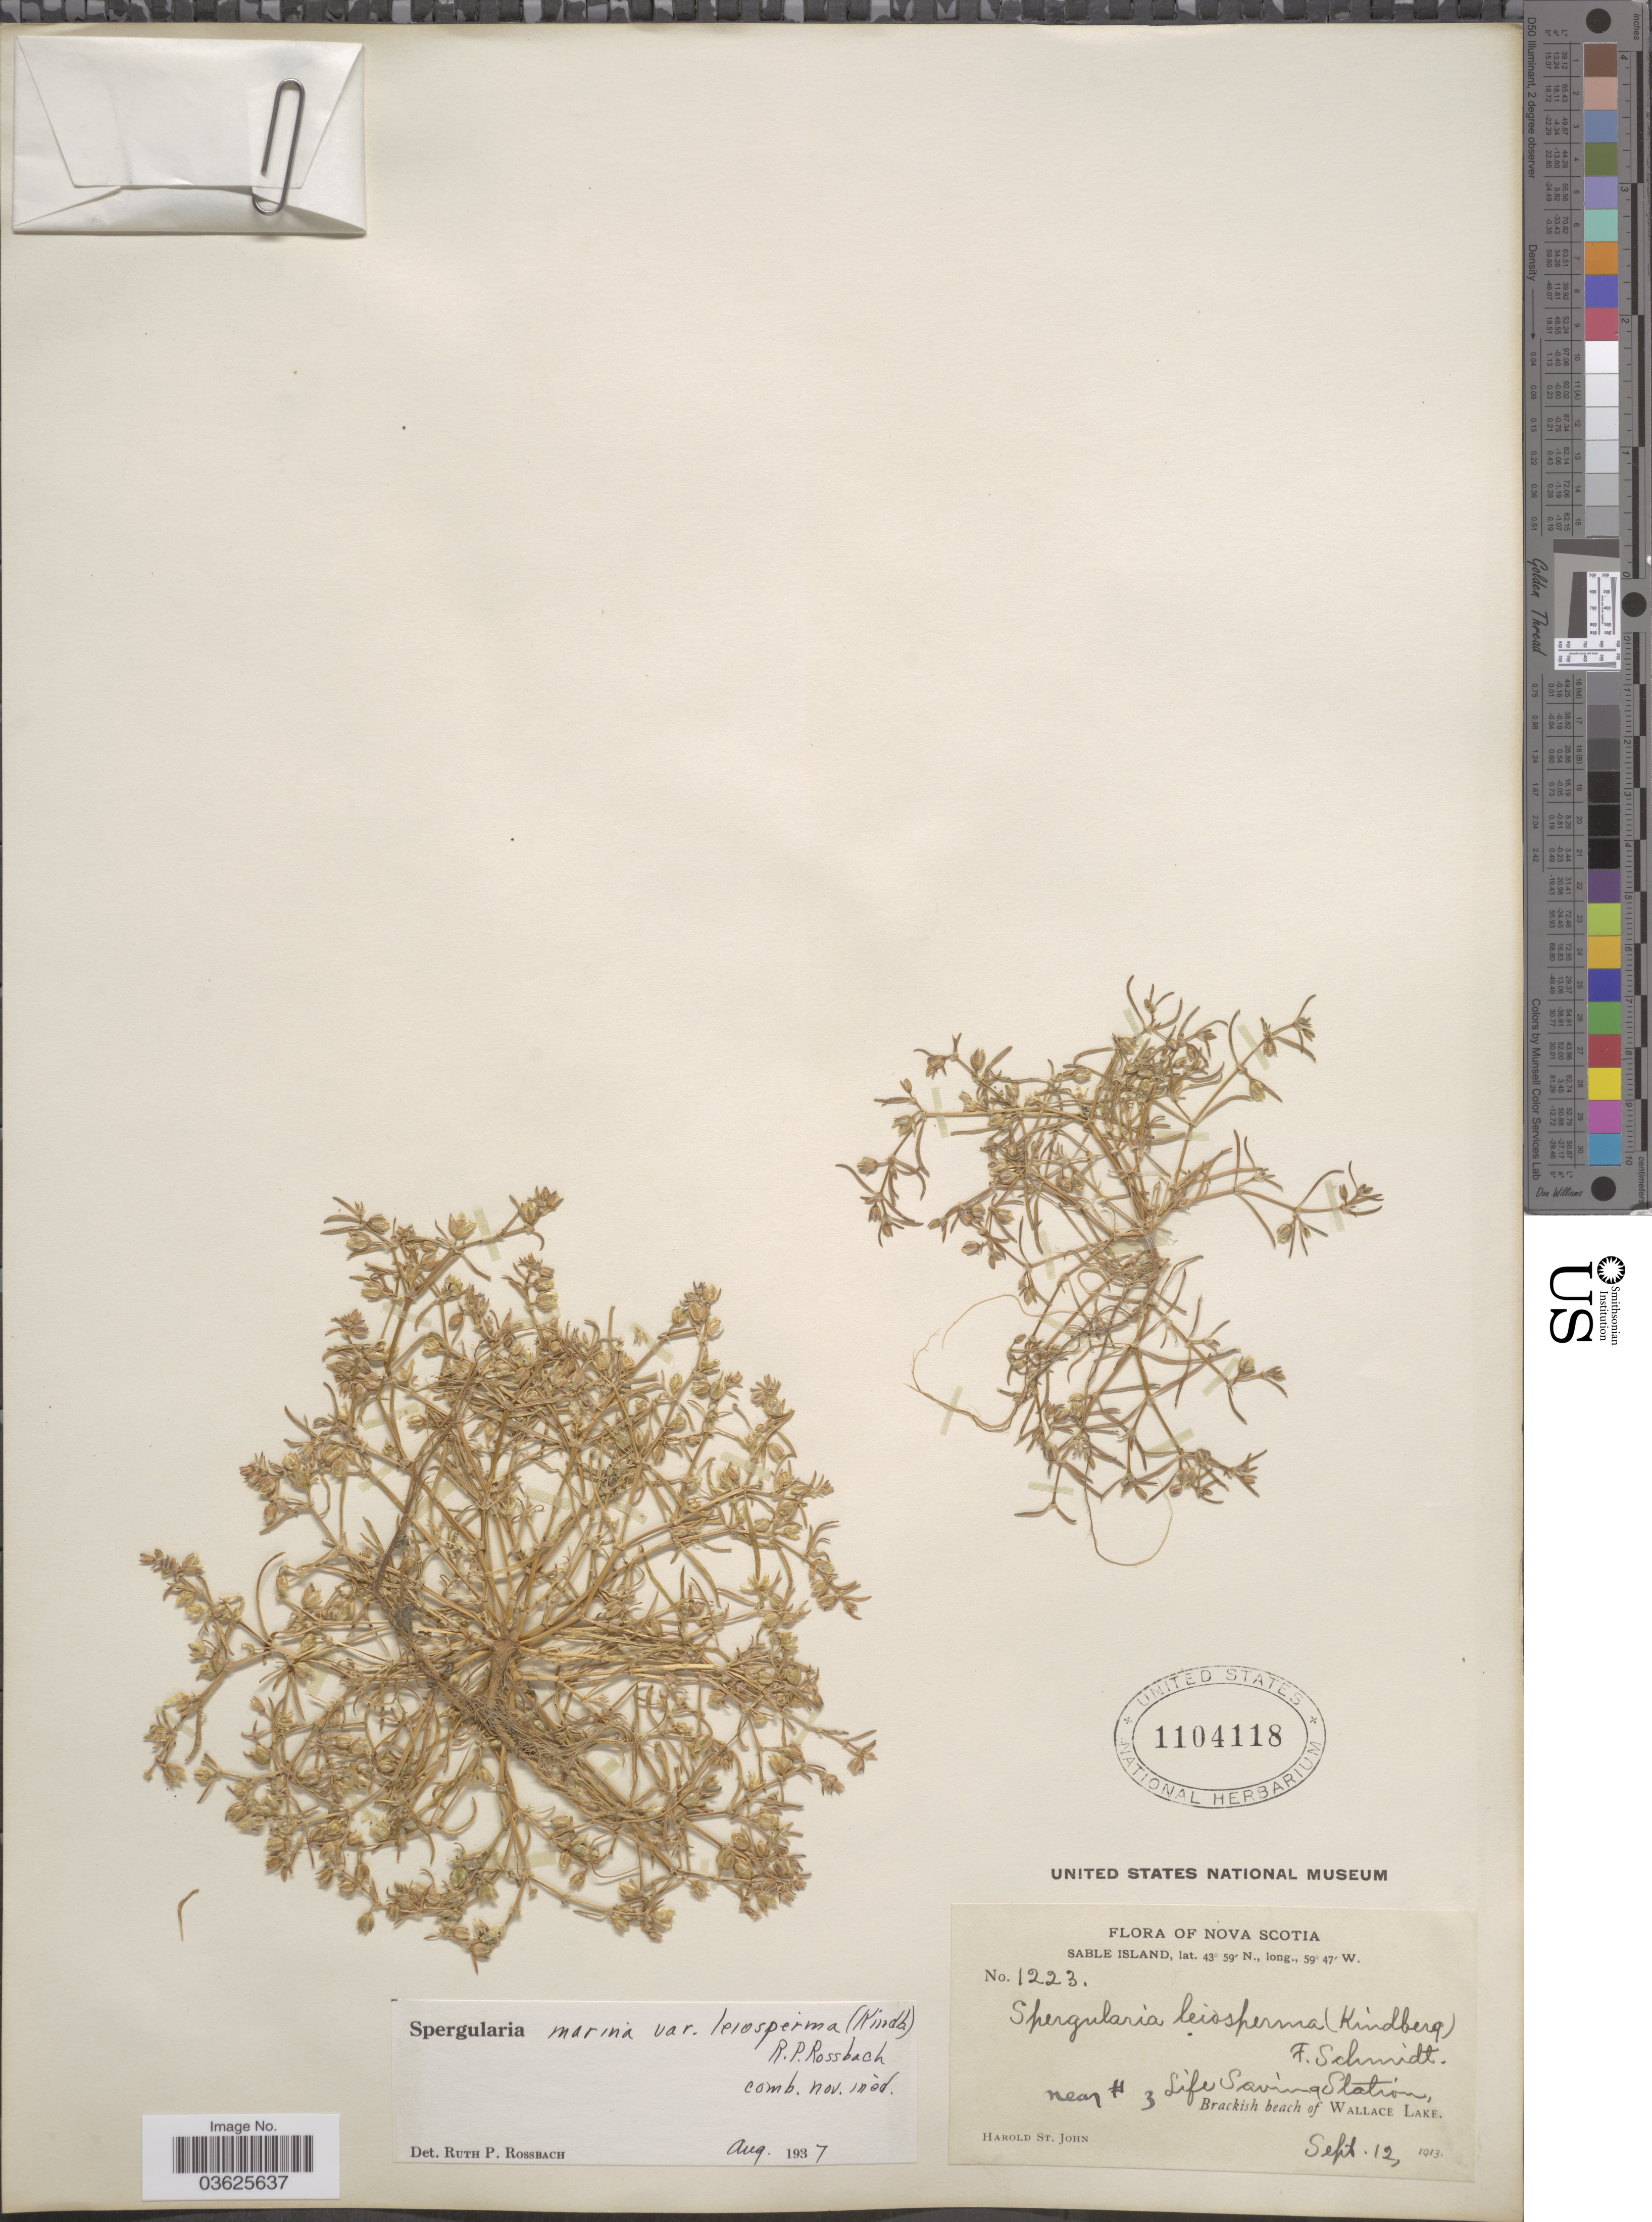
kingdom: Plantae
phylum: Tracheophyta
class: Magnoliopsida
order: Caryophyllales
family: Caryophyllaceae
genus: Spergularia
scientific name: Spergularia marina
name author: (L.) Griseb.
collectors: H. St. John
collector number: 1223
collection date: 1913-09-12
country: Canada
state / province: Nova Scotia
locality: Sable Island. Near #3 Life Saving Station, Brackish beach of Wallace Lake.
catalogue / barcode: US 1104118